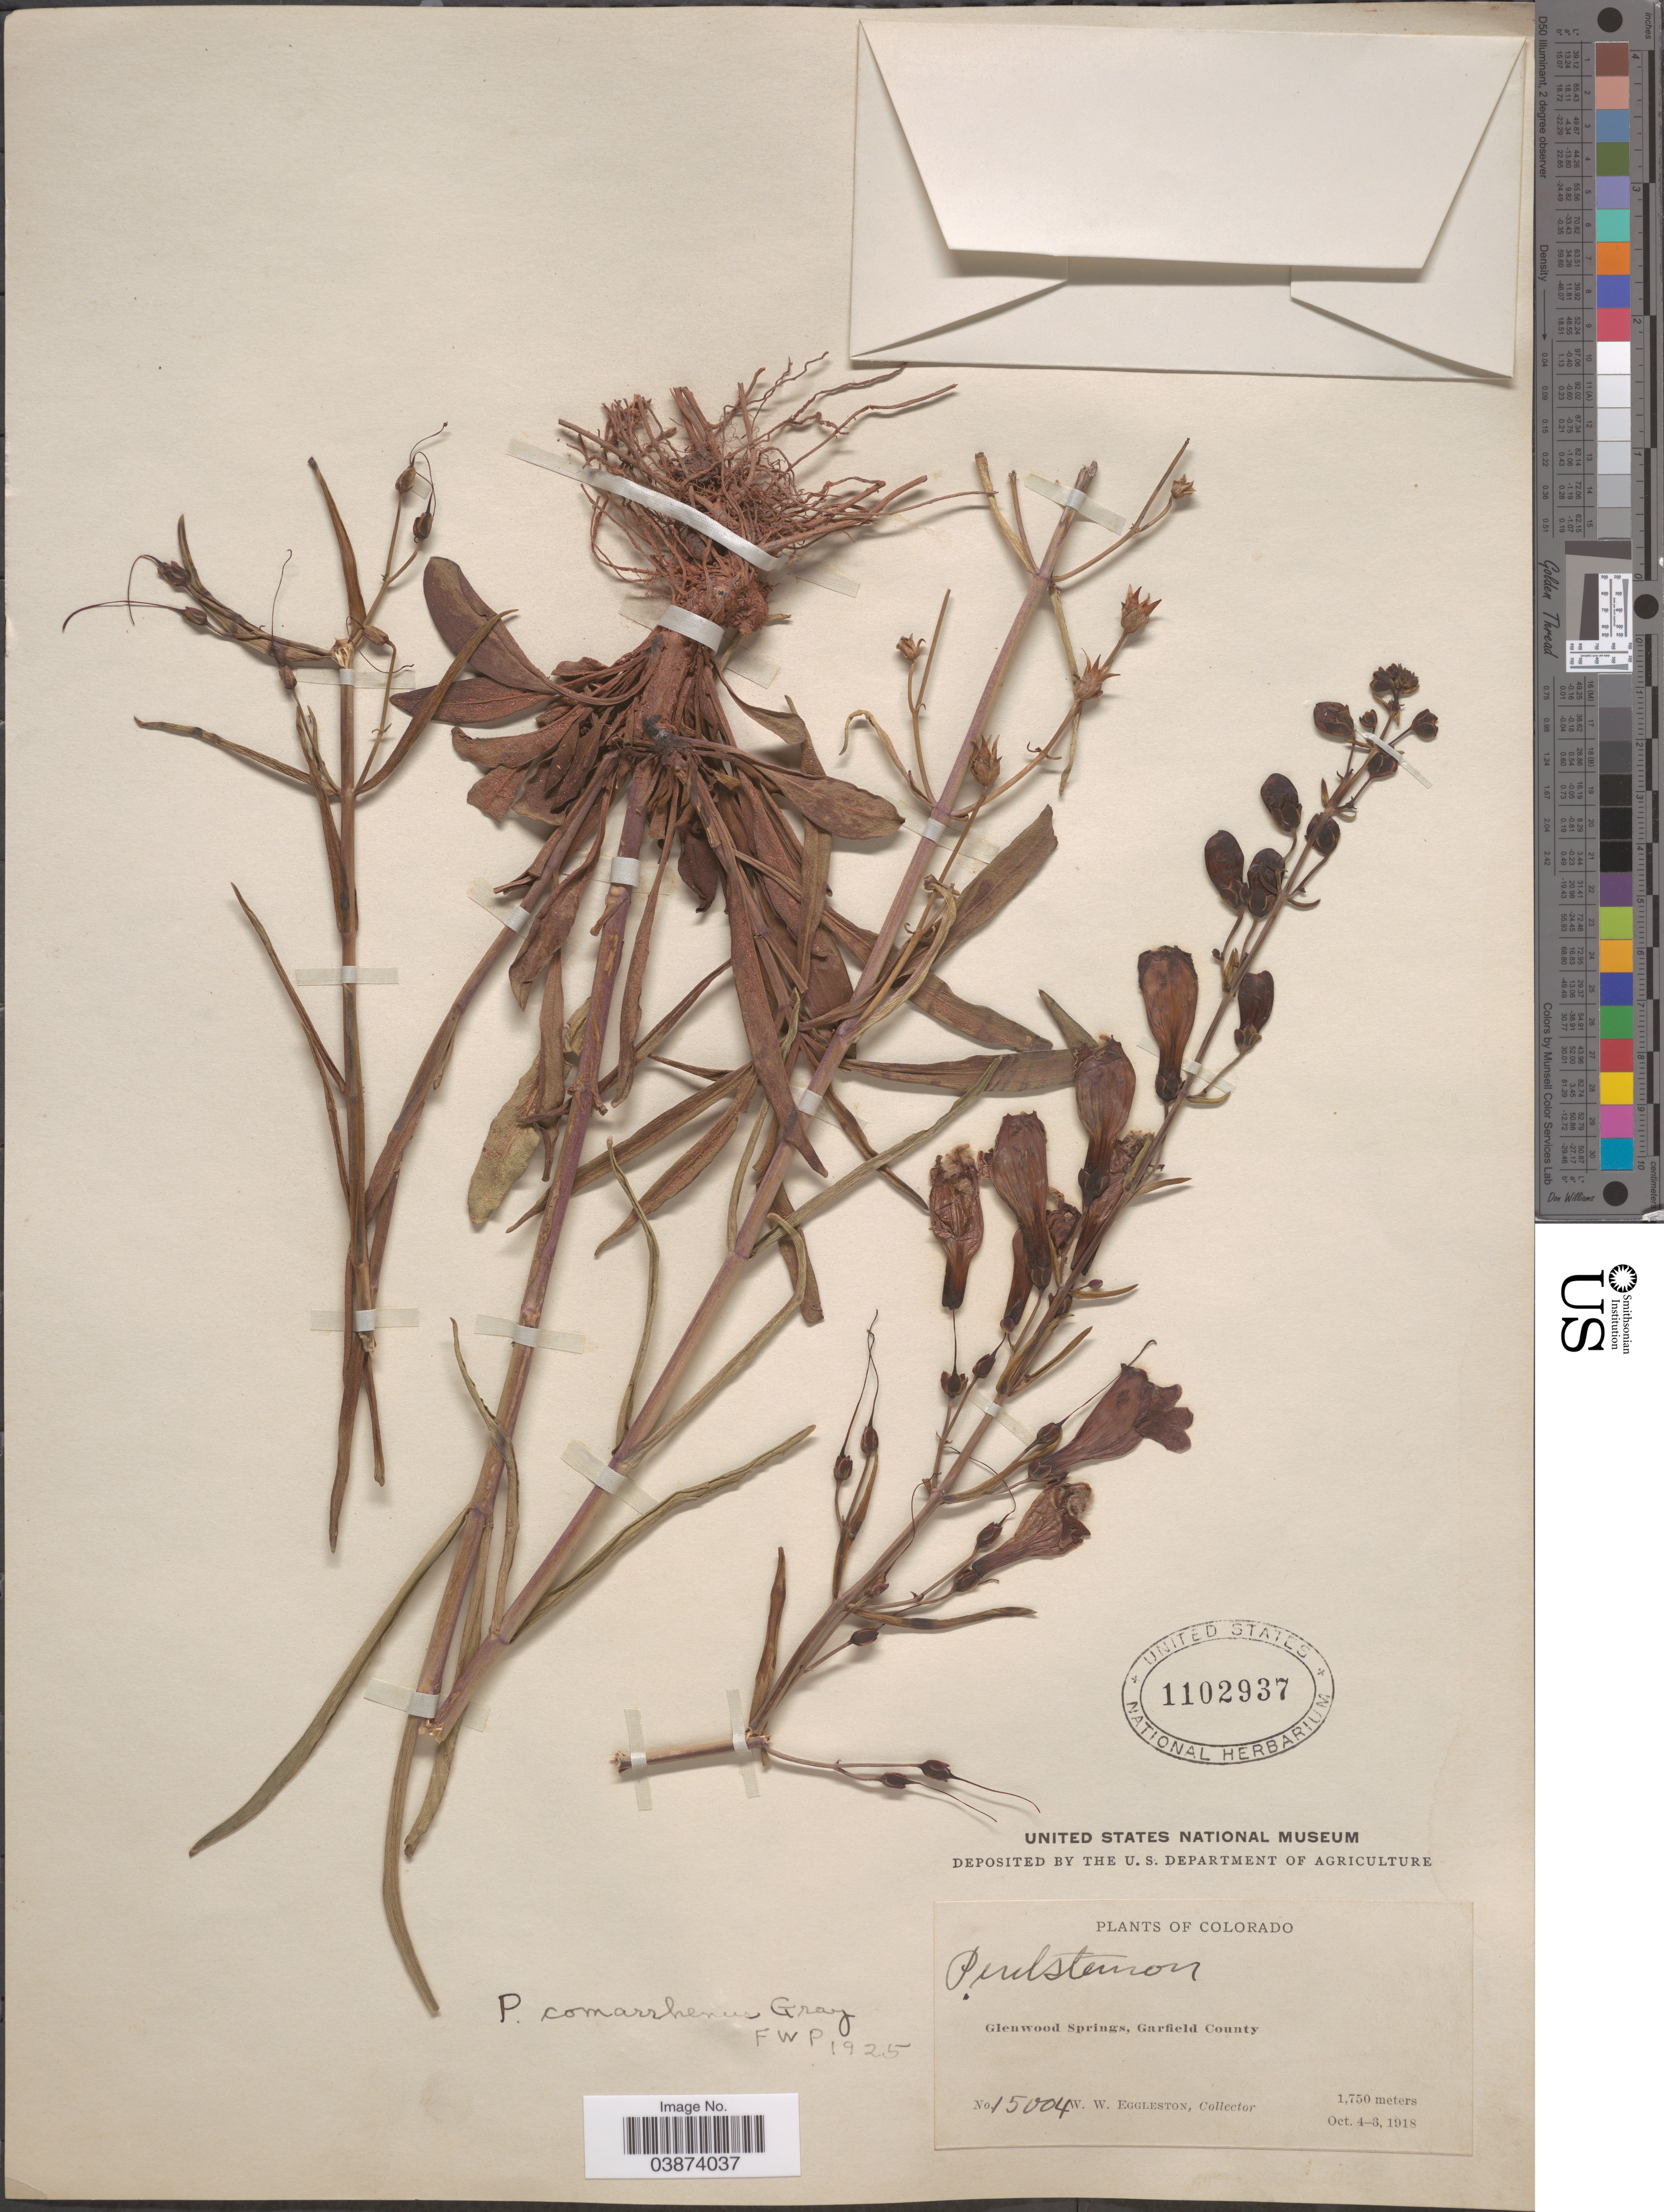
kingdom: Plantae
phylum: Tracheophyta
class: Magnoliopsida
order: Lamiales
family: Plantaginaceae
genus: Penstemon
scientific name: Penstemon comarrhenus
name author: A. Gray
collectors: W. W. Eggleston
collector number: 15004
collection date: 1918-10-04/1918-10-06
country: United States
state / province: Colorado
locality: Glenwood Springs, Garfield County.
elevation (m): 1750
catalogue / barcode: US 1102937